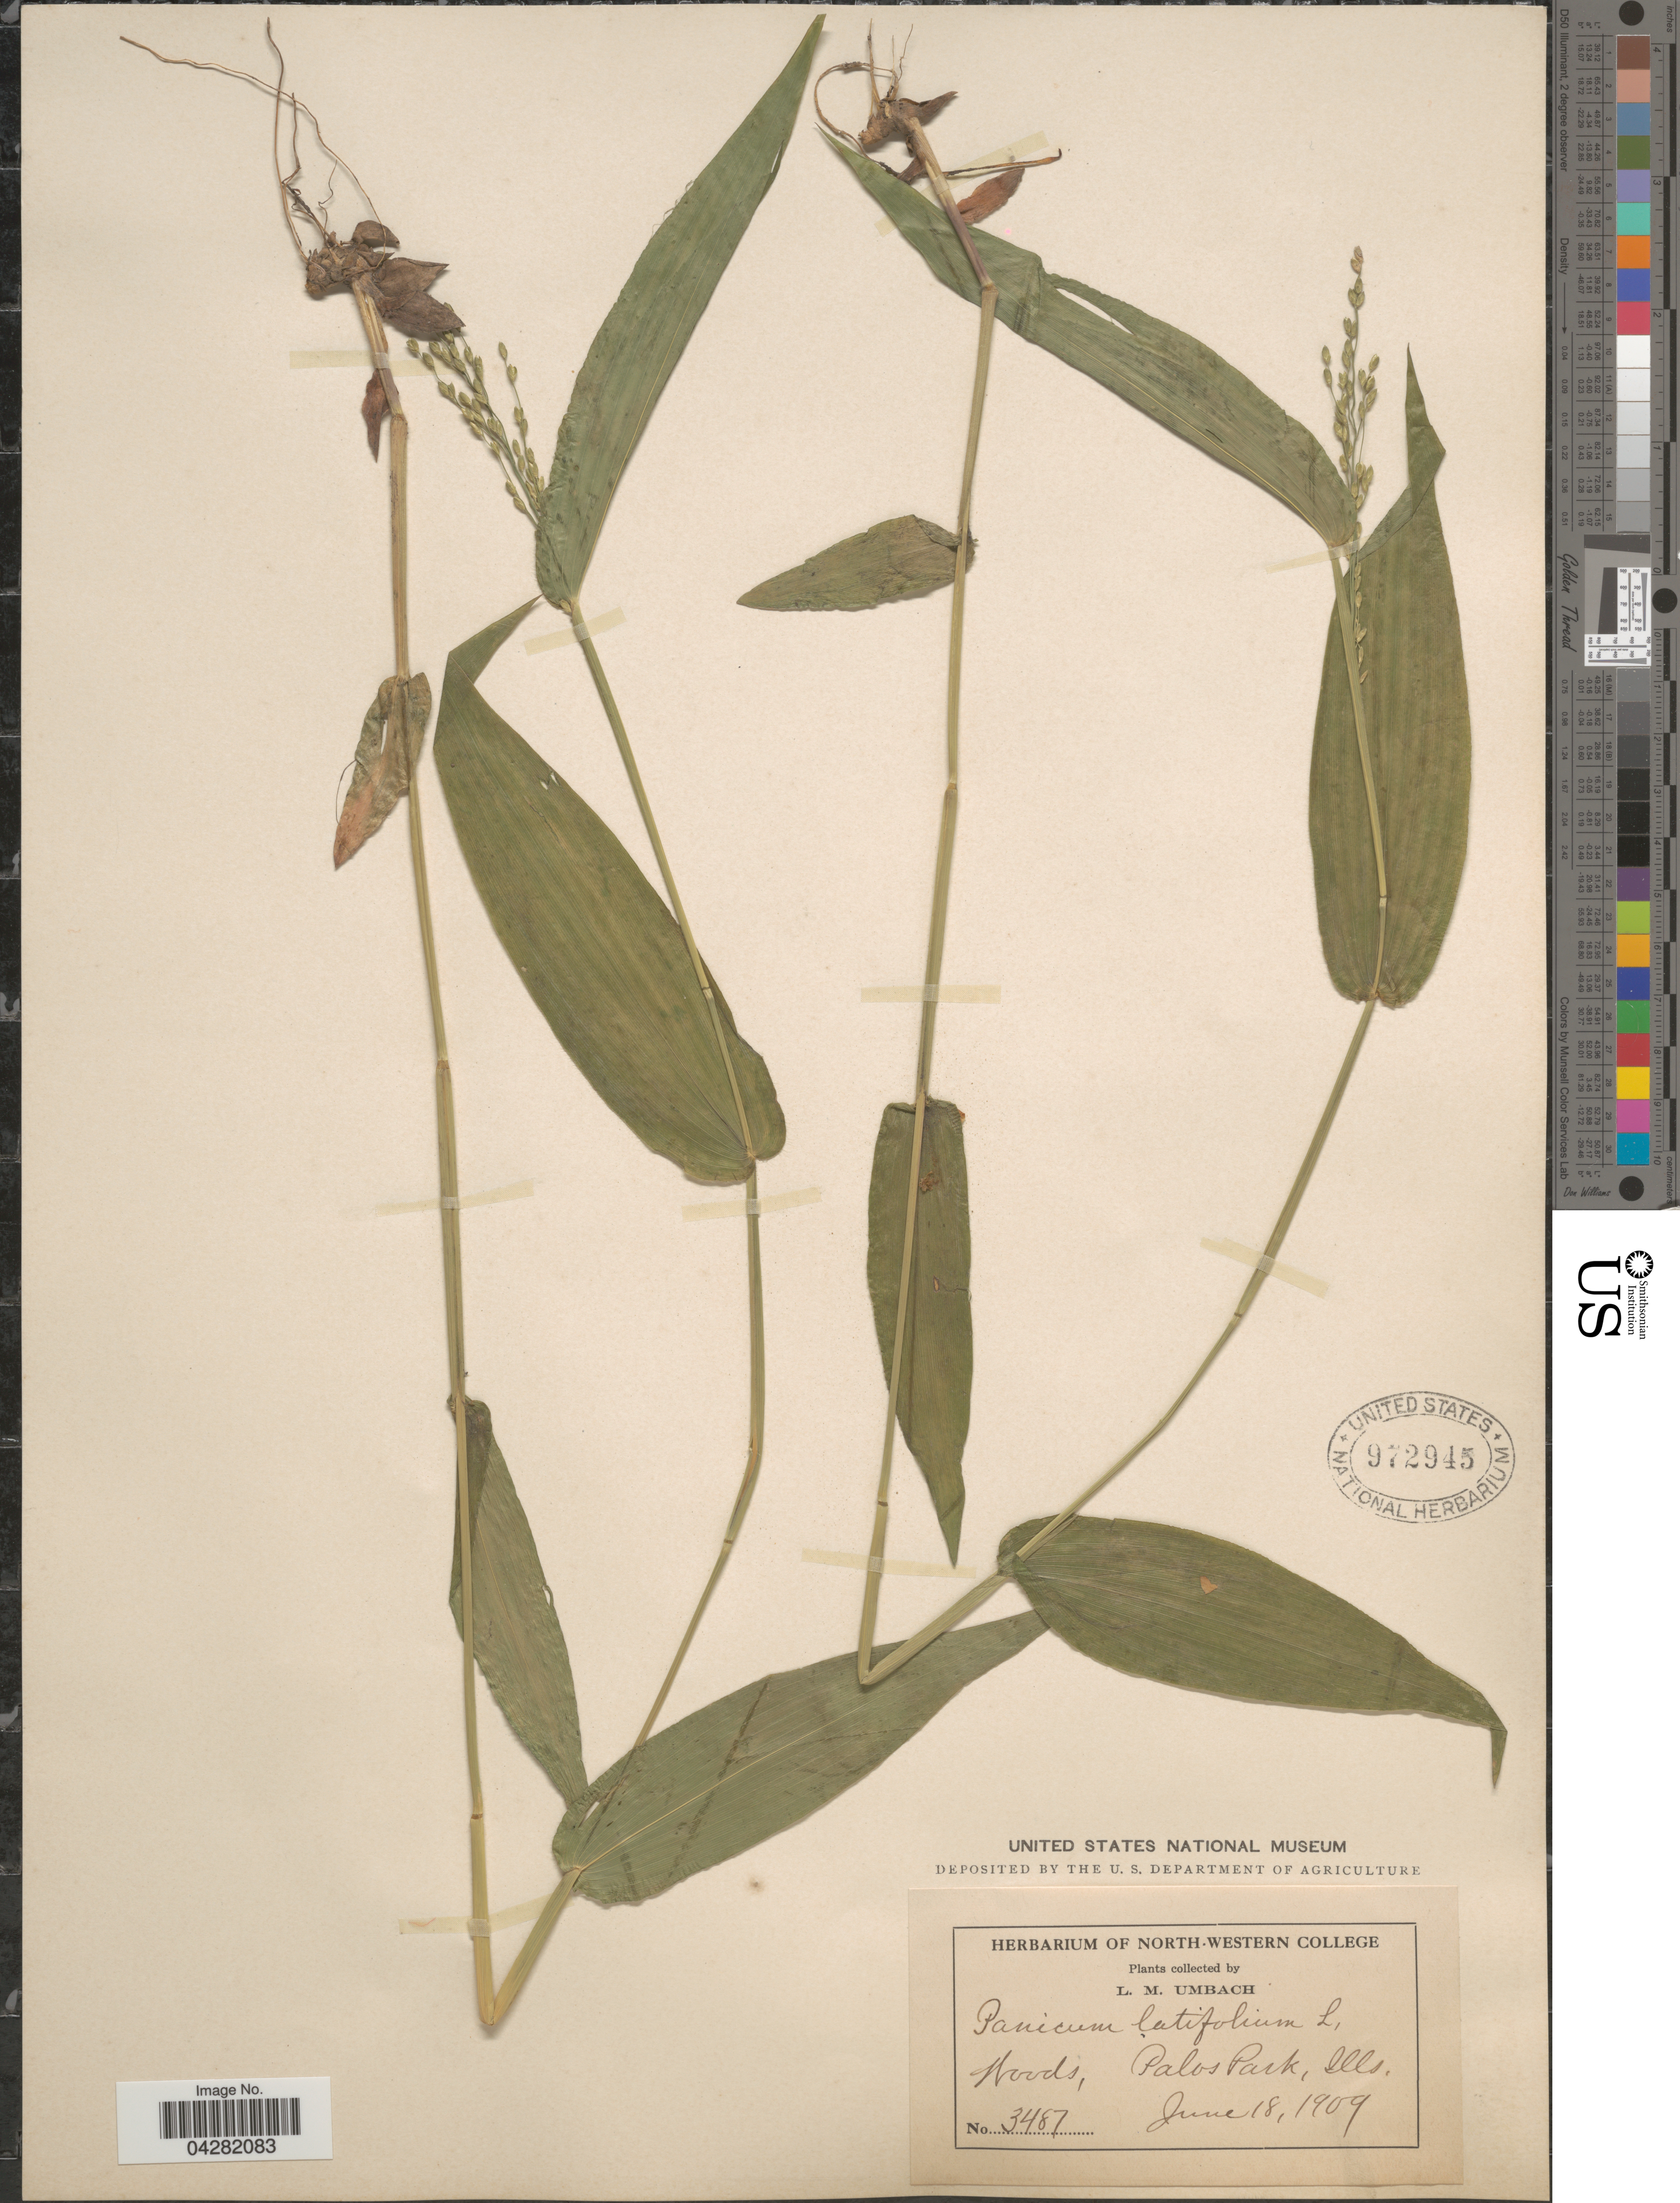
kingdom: Plantae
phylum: Tracheophyta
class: Liliopsida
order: Poales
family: Poaceae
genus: Dichanthelium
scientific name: Dichanthelium latifolium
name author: (L.) Harvill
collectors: L. M. Umbach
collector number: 3487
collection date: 1909-06-18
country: United States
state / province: Illinois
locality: Woods, Palos Park.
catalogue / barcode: US 972945